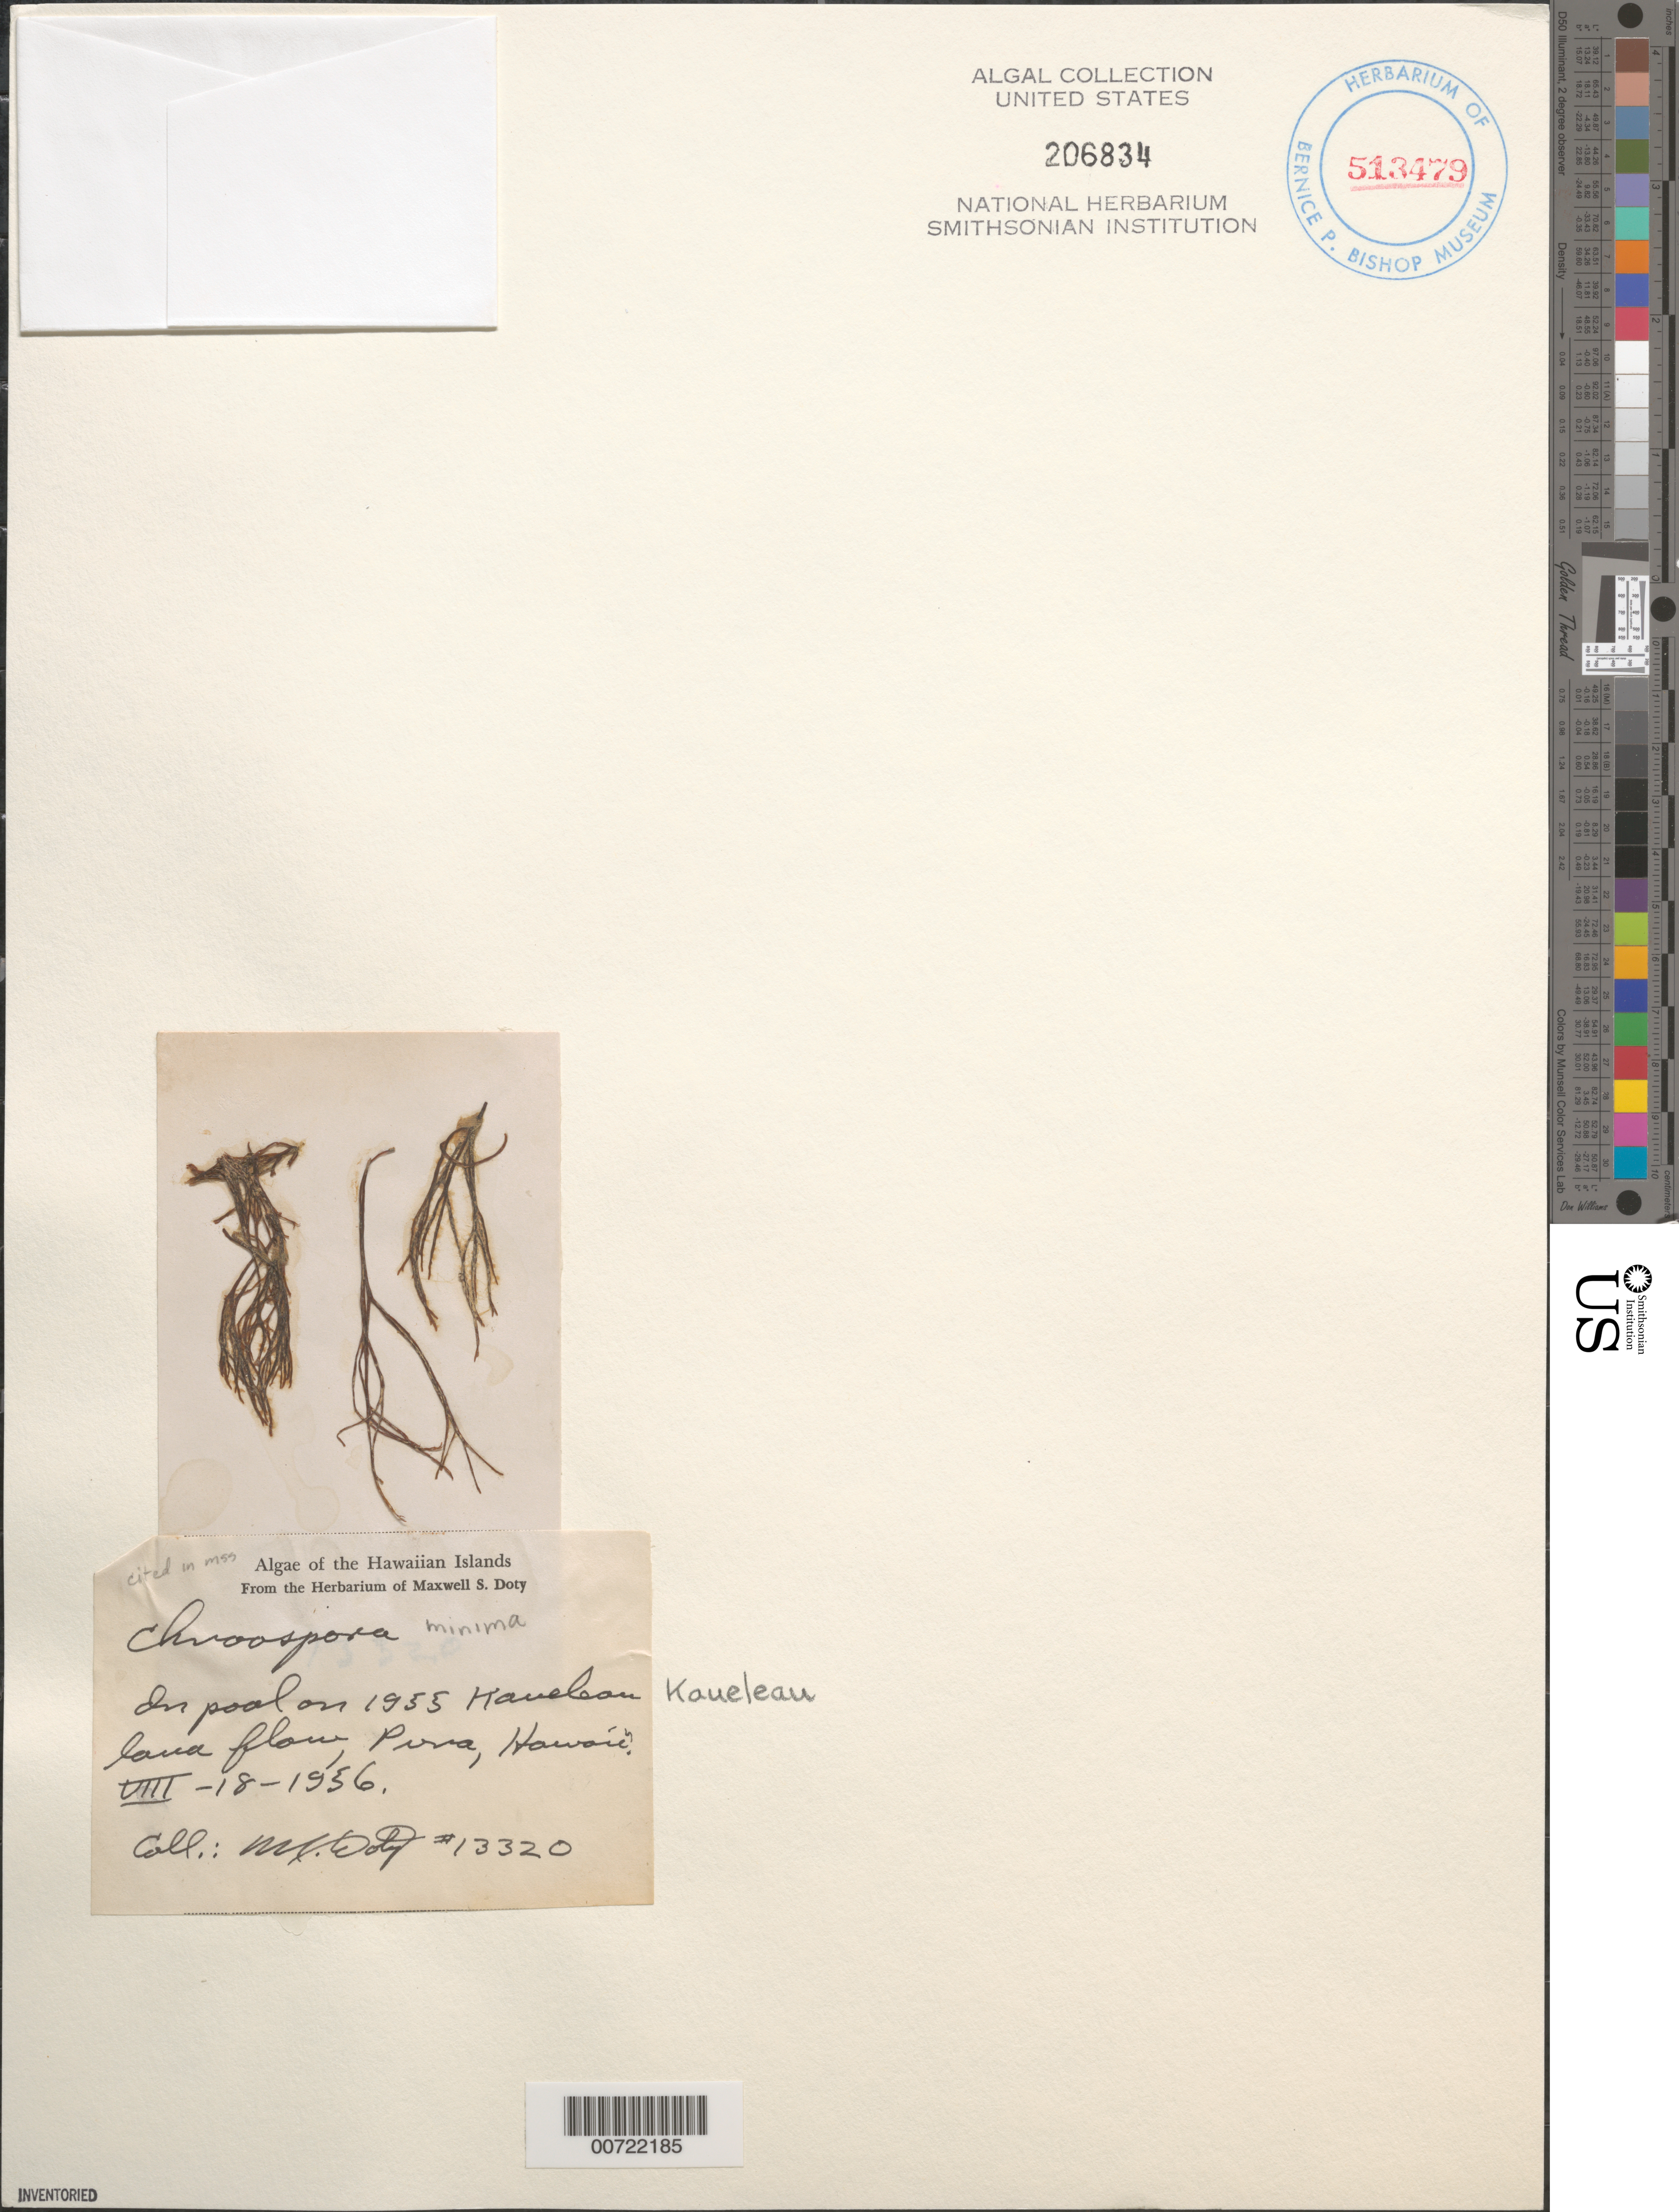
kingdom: Chromista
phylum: Ochrophyta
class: Phaeophyceae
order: Scytosiphonales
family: Scytosiphonaceae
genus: Chnoospora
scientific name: Chnoospora minima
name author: (Hering) Papenf.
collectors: J. Hansen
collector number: MSD 13320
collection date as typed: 18 Aug 1956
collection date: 1956-08-18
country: United States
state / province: Hawaii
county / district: Hawaii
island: Hawaii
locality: Puna, 1955 Kaueleau lava flow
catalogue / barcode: US 206834